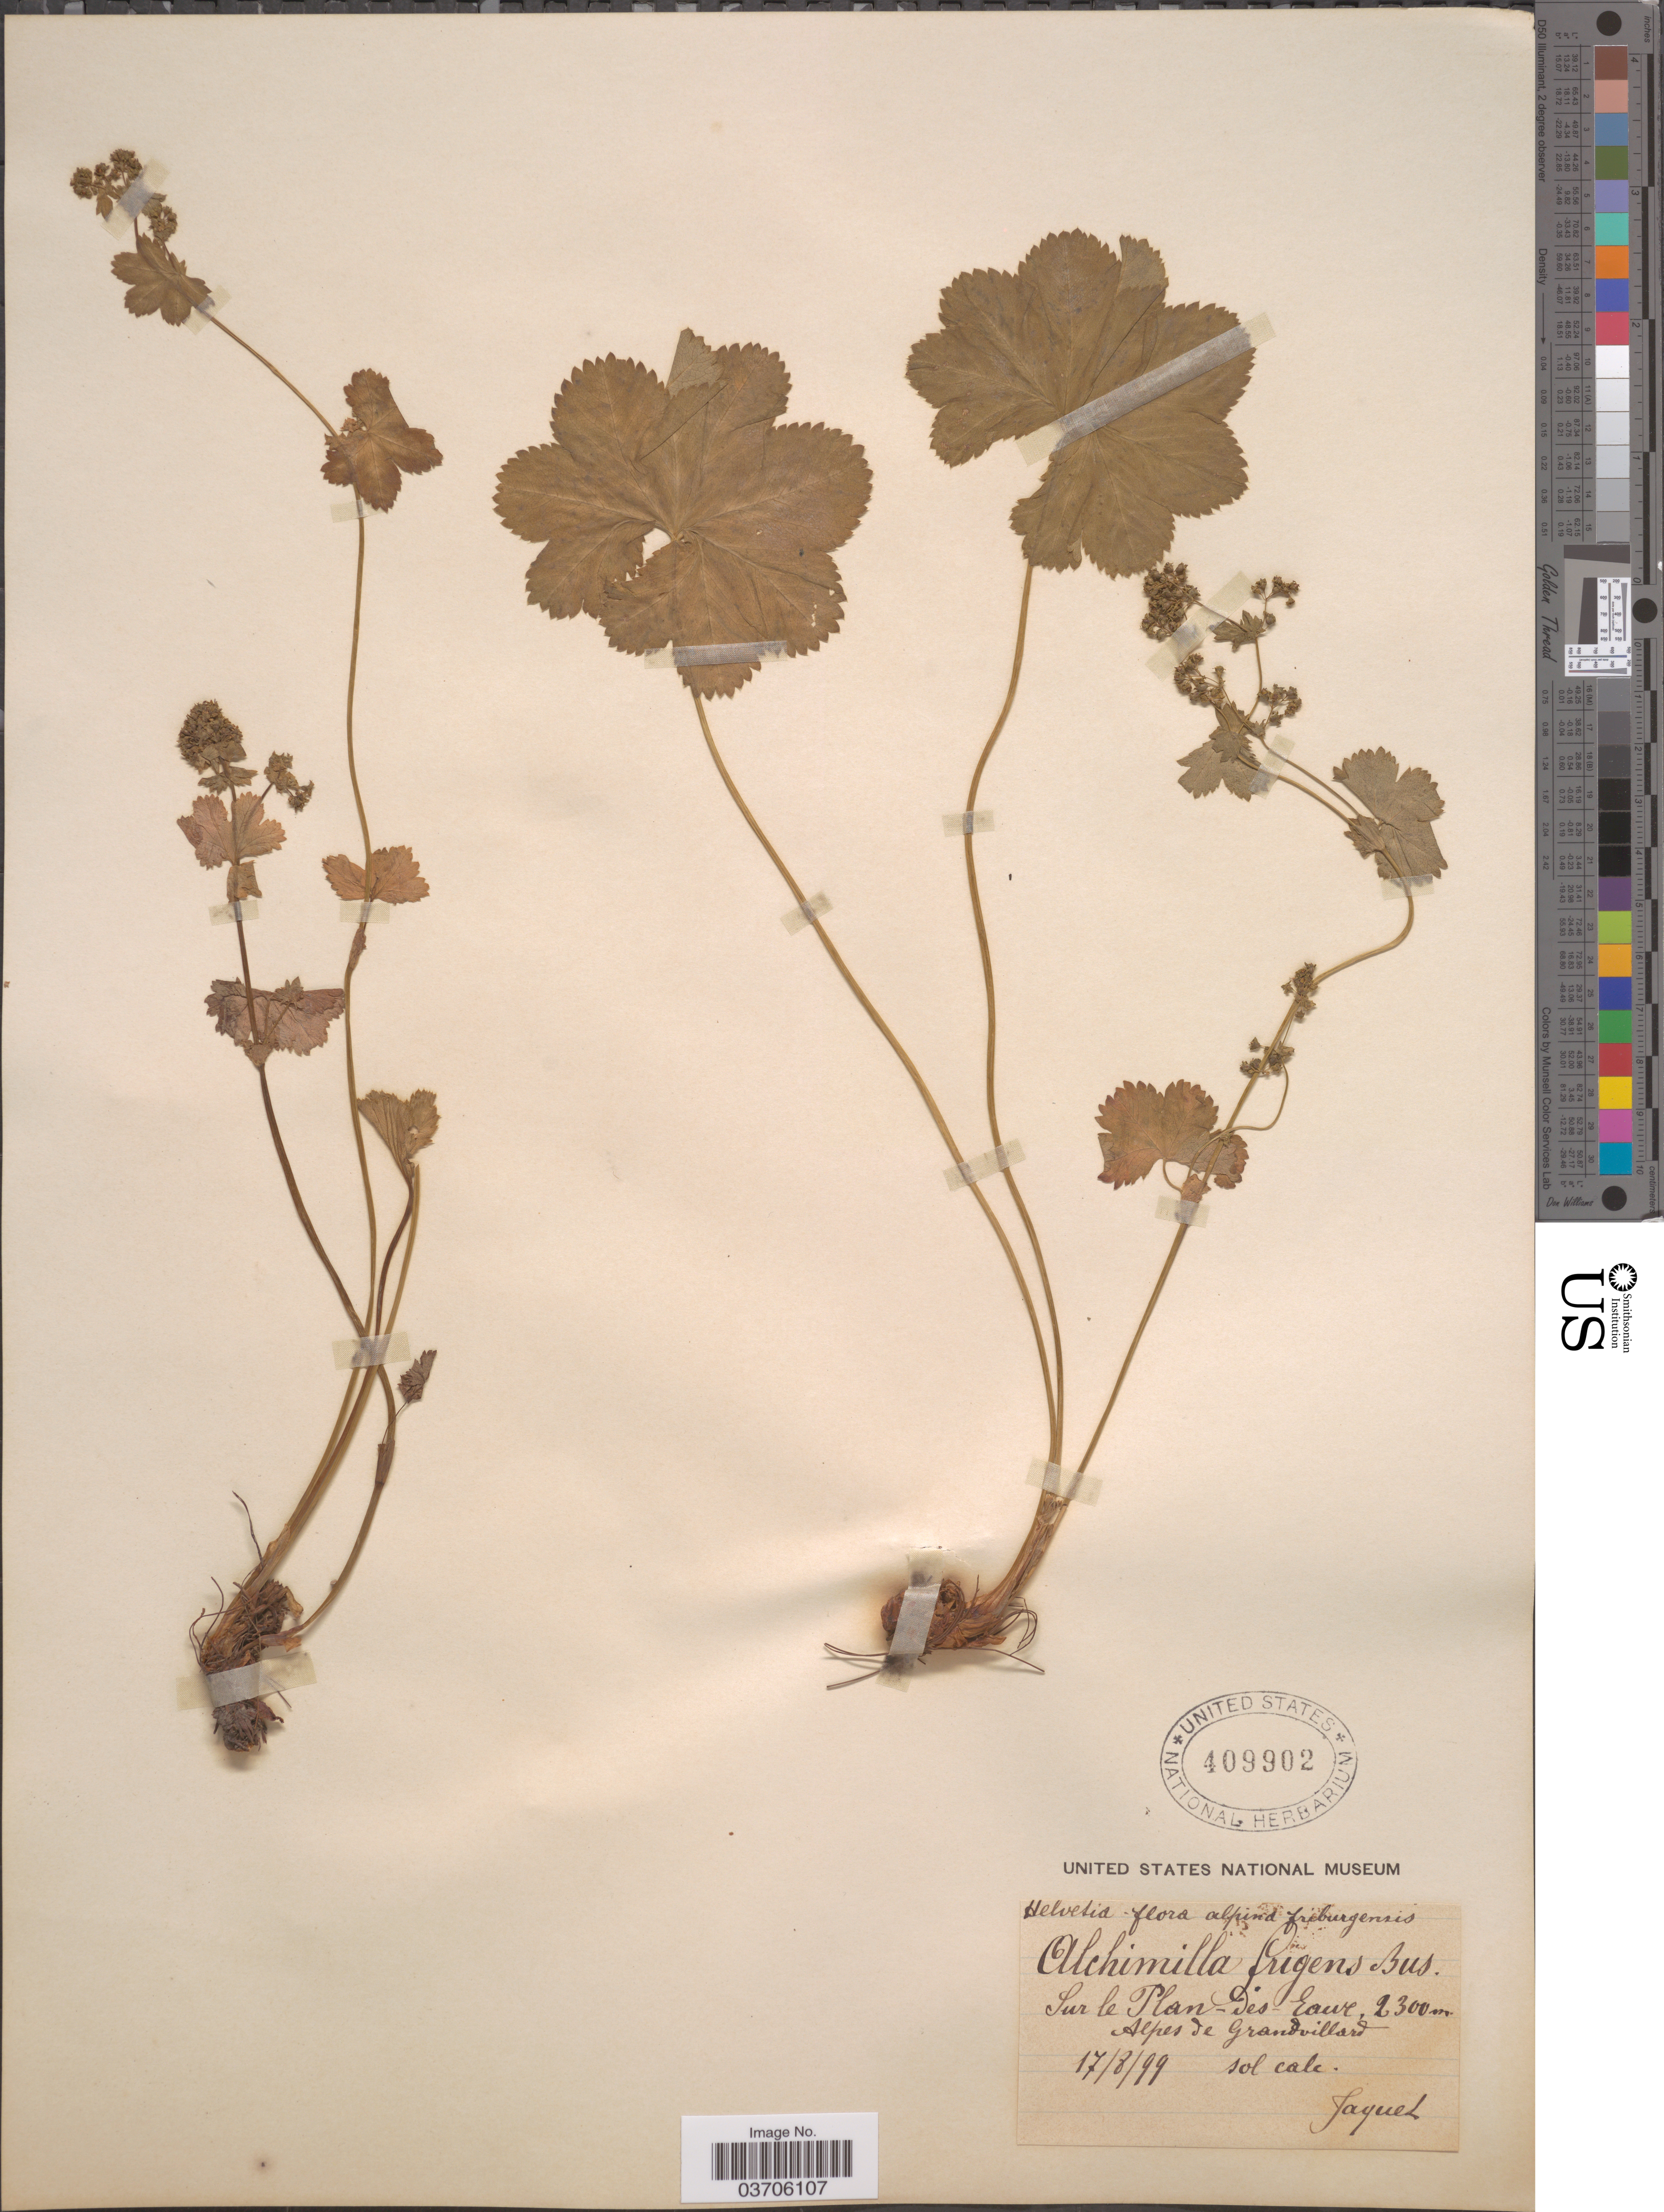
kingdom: Plantae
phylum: Tracheophyta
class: Magnoliopsida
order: Rosales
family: Rosaceae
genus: Alchemilla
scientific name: Alchemilla frigens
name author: Buser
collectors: -. Jaquet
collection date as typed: Transcribed d/m/y: 17/8/99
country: Switzerland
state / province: Fribourg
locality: Helvetica alpina friburgensis. Sur le Plan-des-Eauve. Alpes de Grandvillard sol calc.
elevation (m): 2300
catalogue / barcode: US 409902